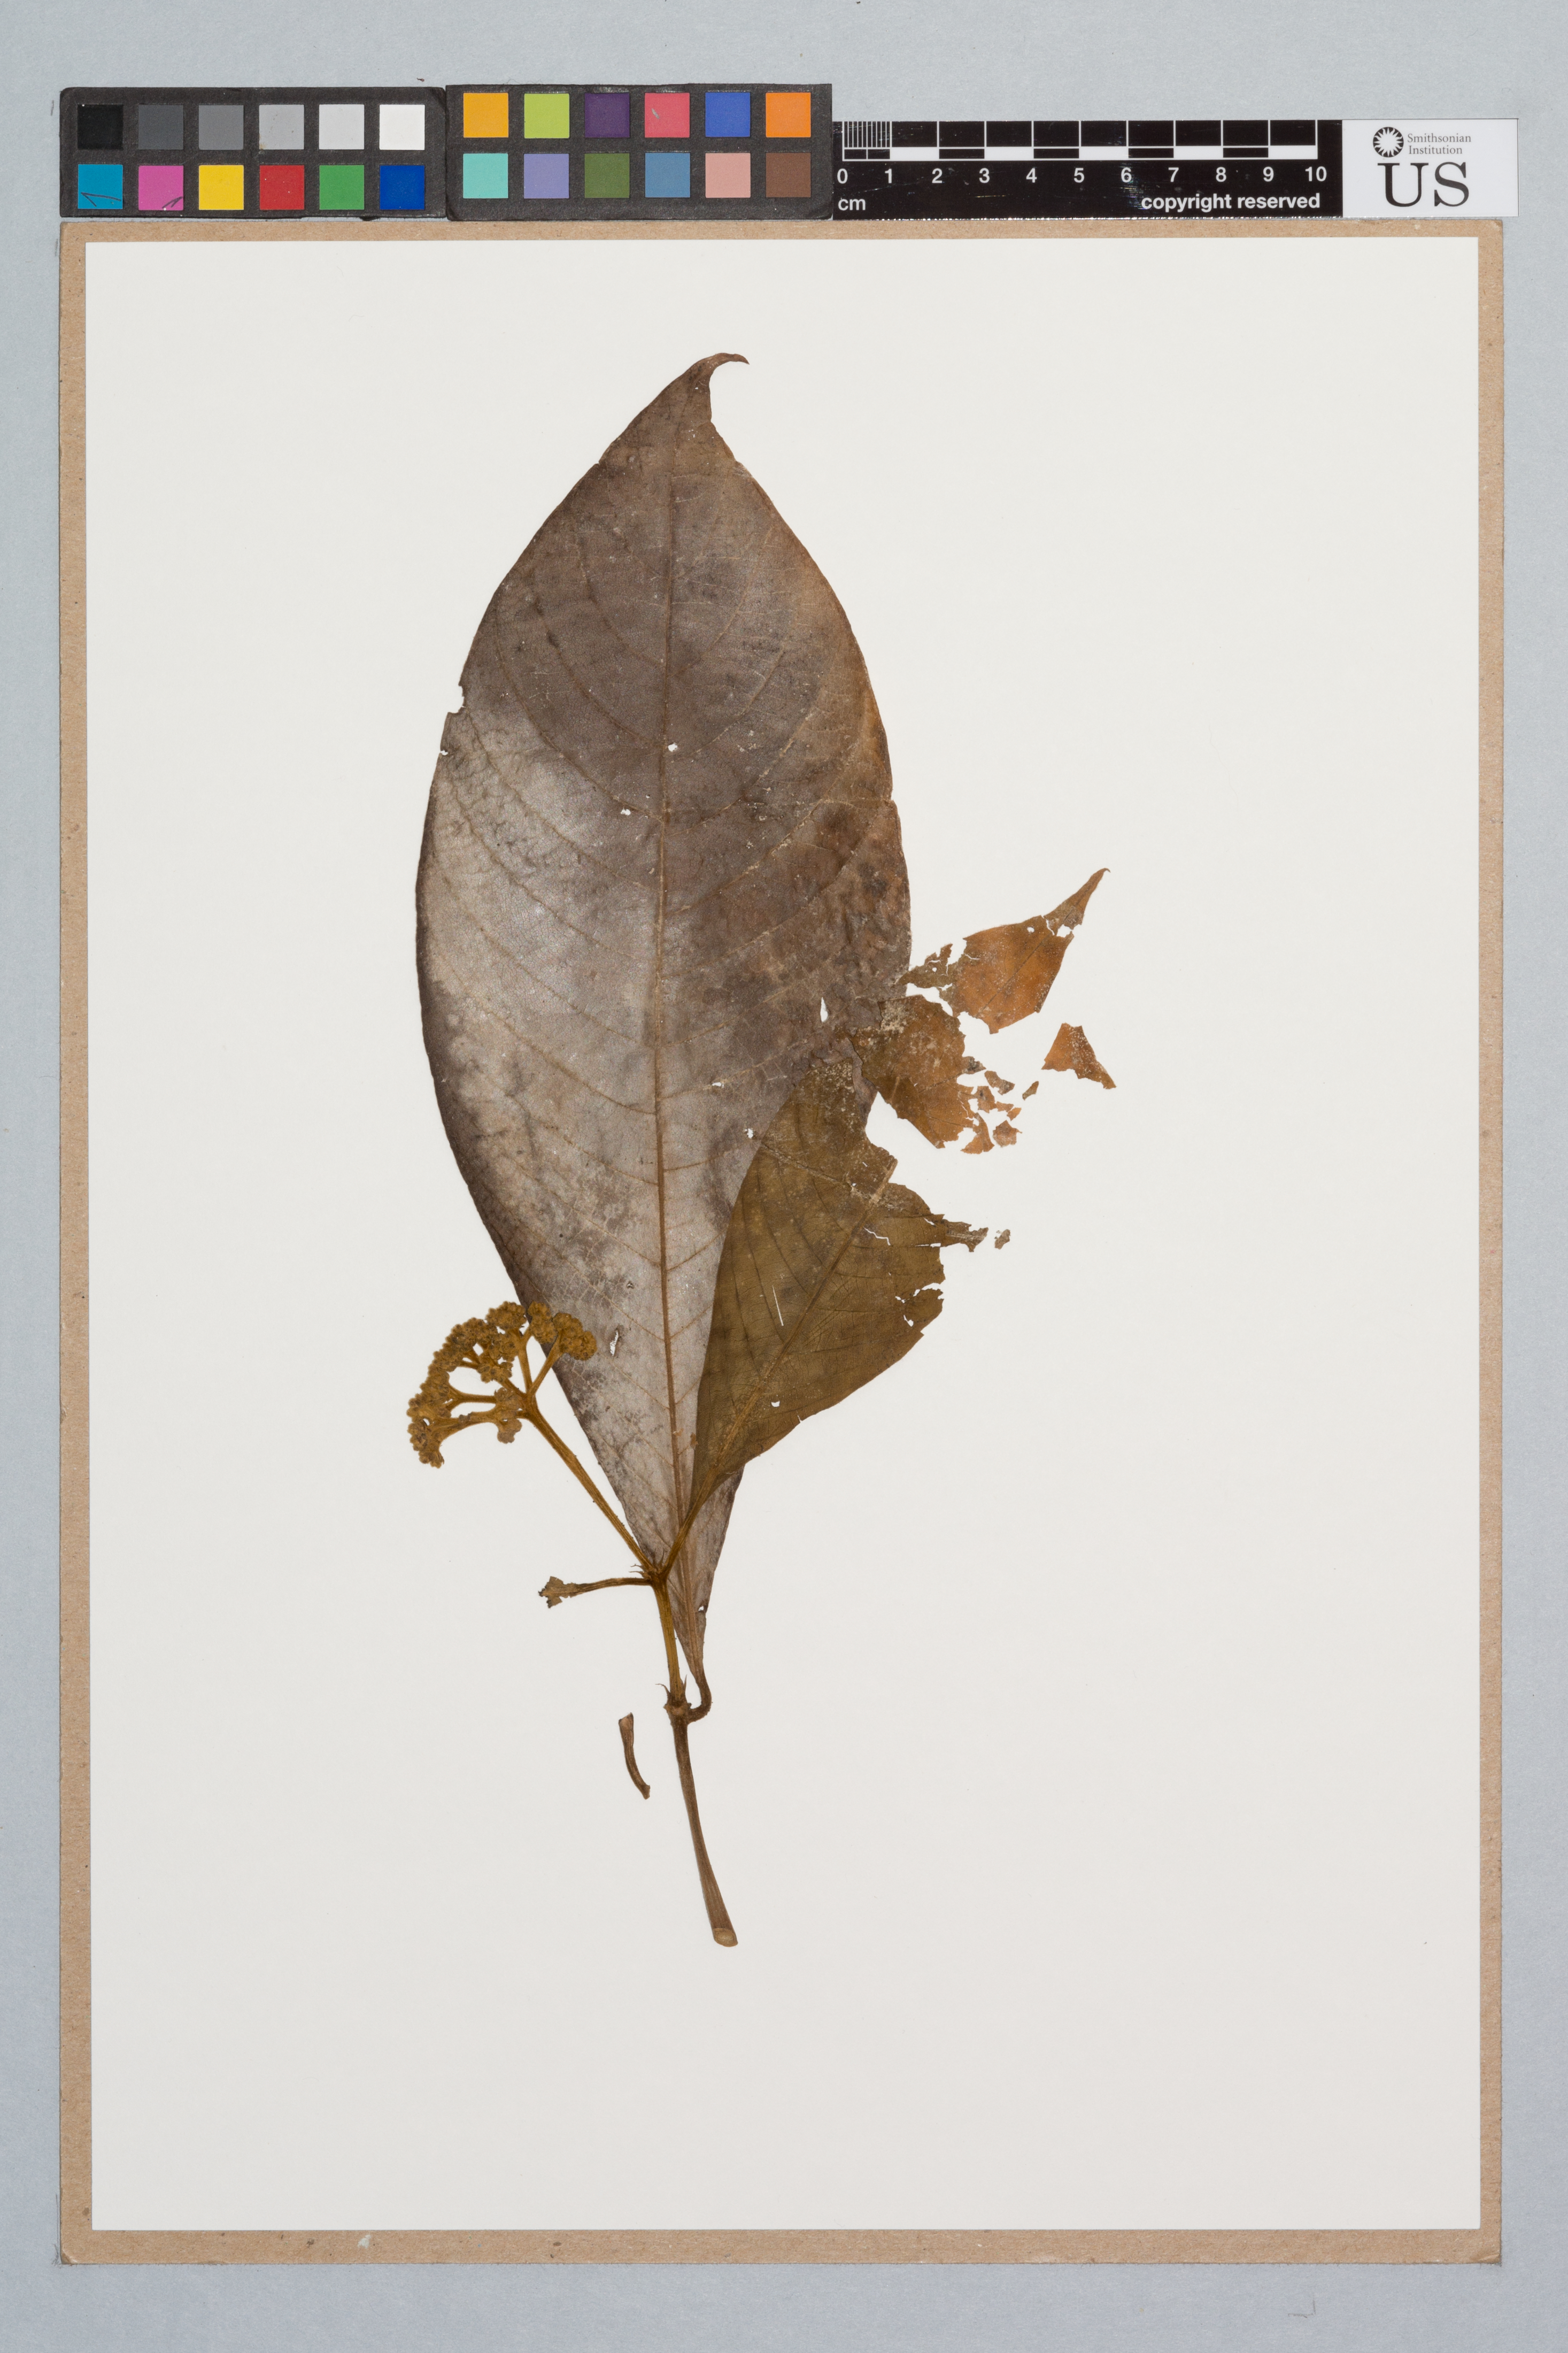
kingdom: Plantae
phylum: Tracheophyta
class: Magnoliopsida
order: Gentianales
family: Rubiaceae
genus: Palicourea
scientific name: Palicourea longistipulata subsp. chrysorrhachis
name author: (Müll. Arg.) Standl.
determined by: Taylor, Charlotte M.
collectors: H. D. Clarke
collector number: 792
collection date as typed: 23 January 1996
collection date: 1996-01-23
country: Guyana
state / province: Cuyuni-Mazaruni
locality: Kamarang to Waramadon Trail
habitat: Disturbed forest on brown sand, with Trema, Cecropia & Isertia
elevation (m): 550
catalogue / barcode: US 3440823